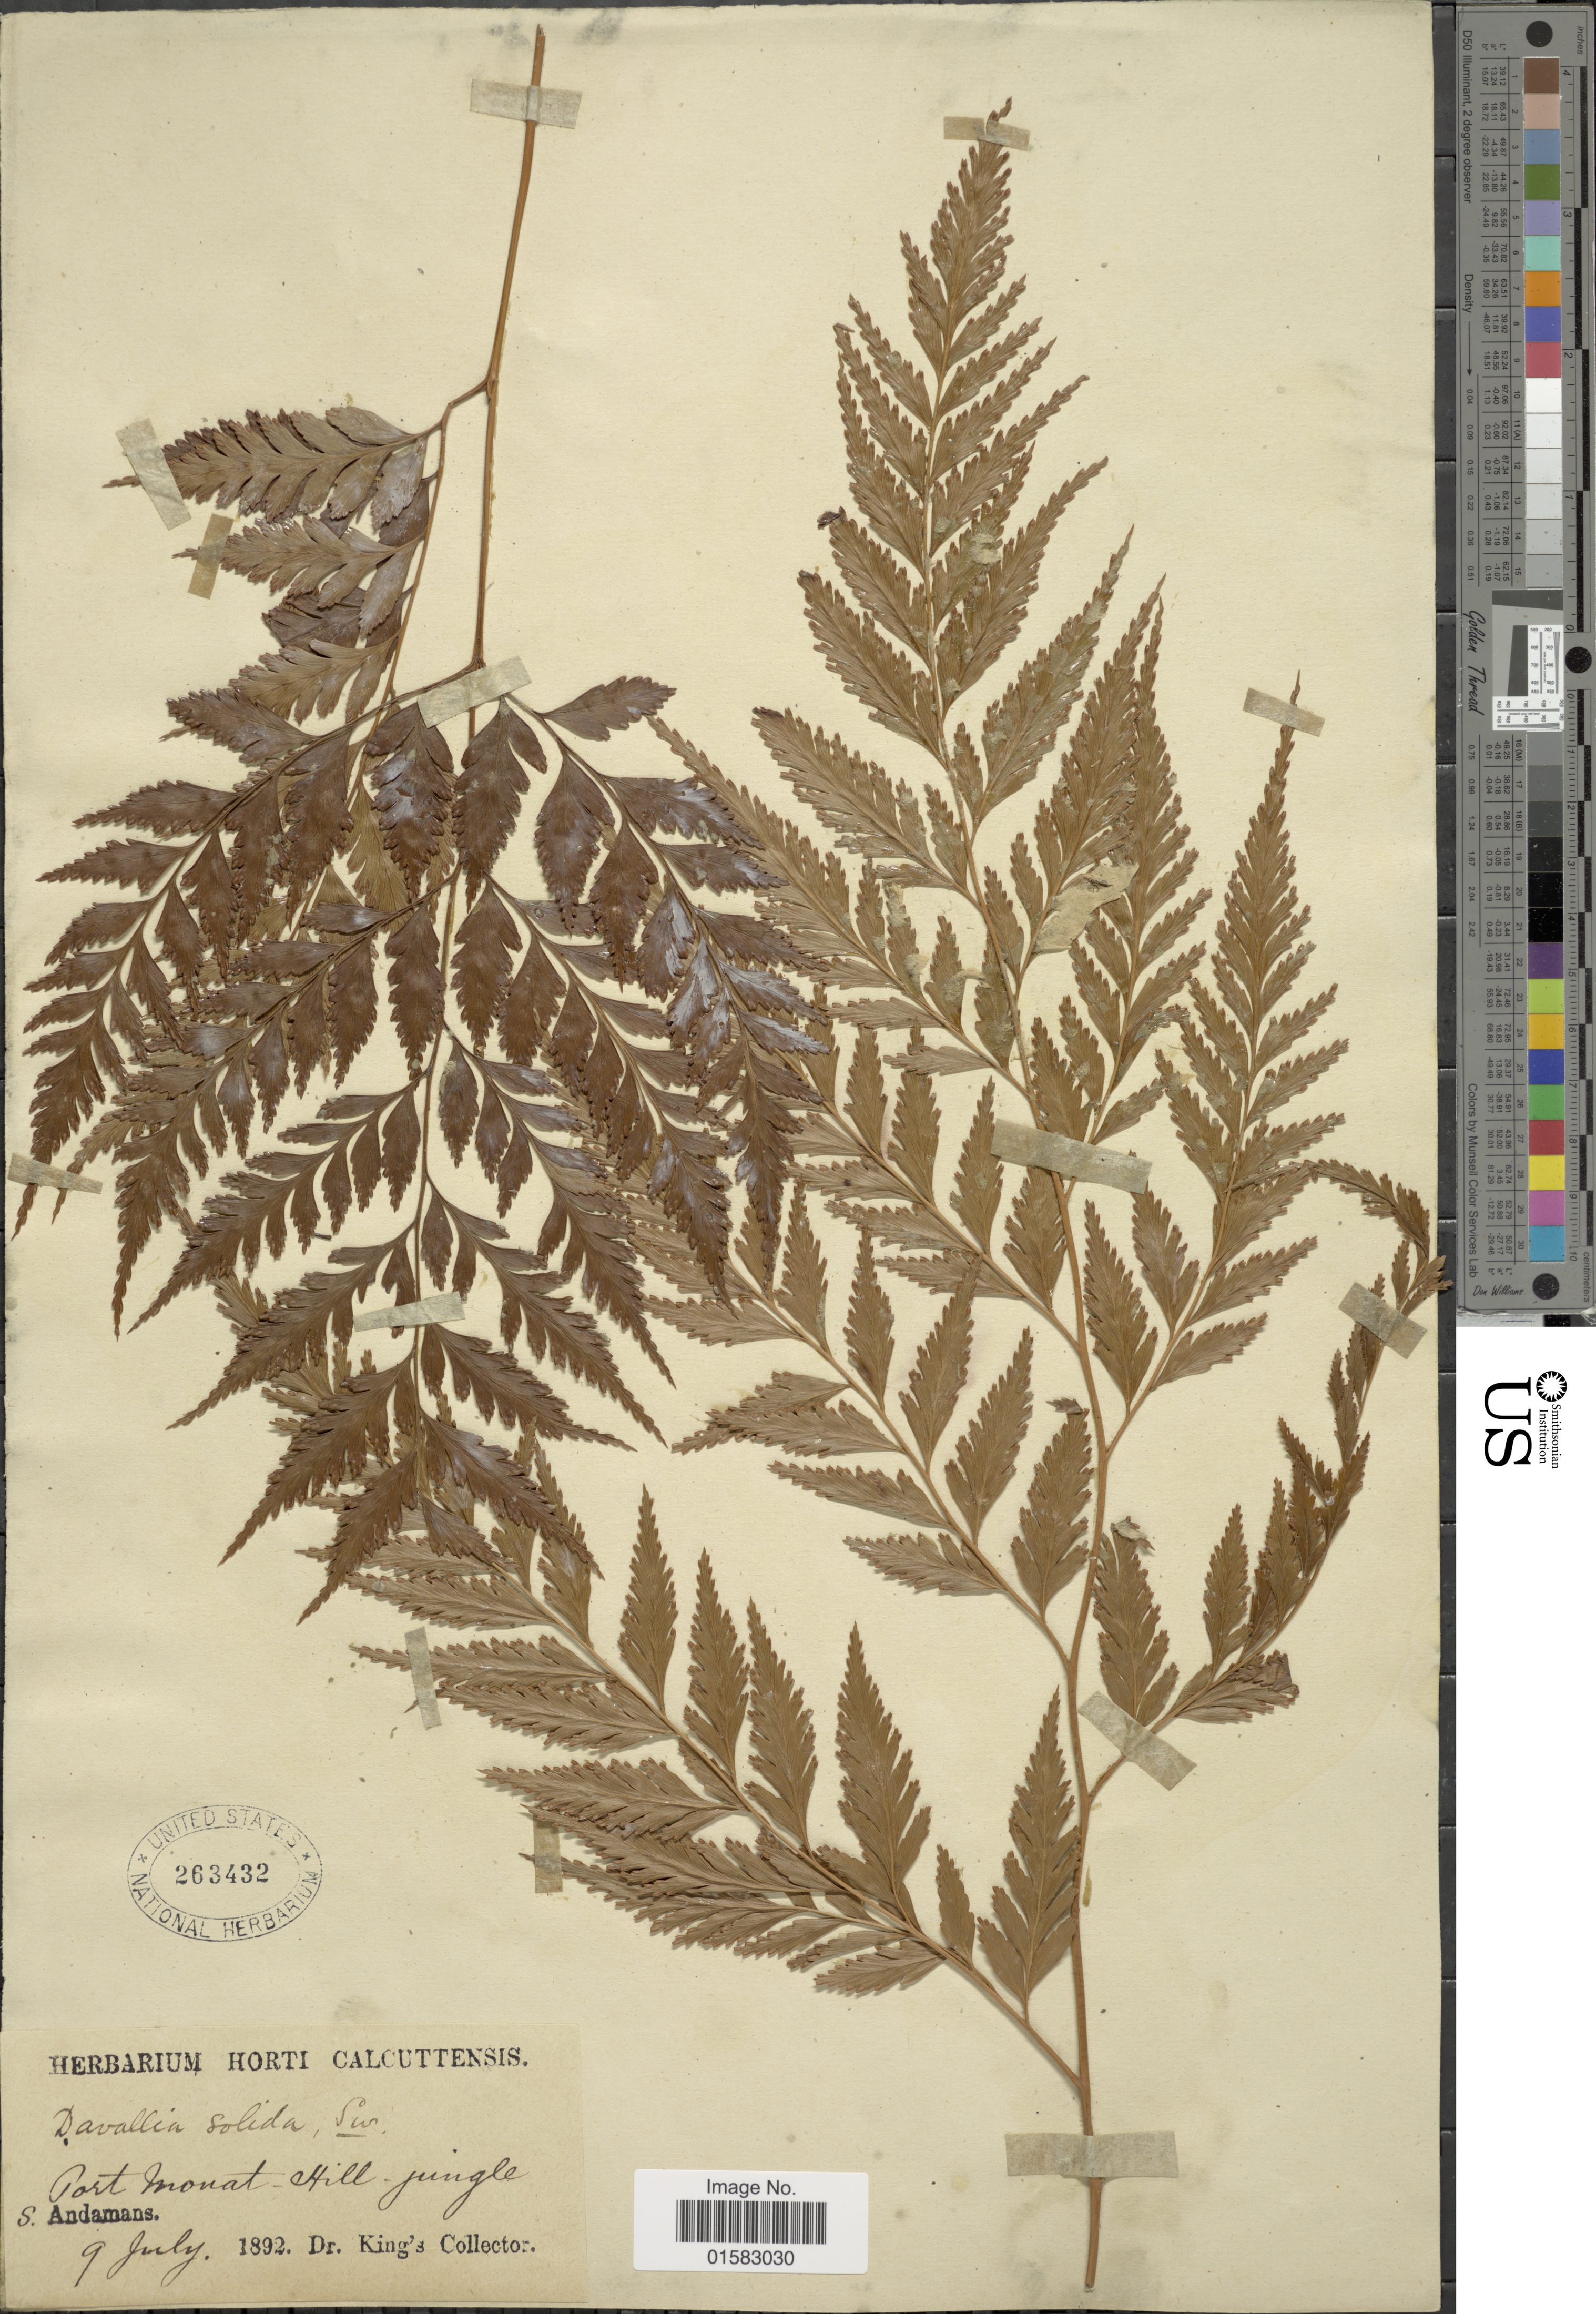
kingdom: Plantae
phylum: Tracheophyta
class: Polypodiopsida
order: Polypodiales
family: Davalliaceae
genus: Davallia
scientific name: Davallia solida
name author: (G. Forst.) Sw.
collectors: G. King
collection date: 1892-07-09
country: India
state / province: Andaman and Nicobar Islands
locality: S. Andamans, Port Monat Hill, jungle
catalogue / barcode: US 263432